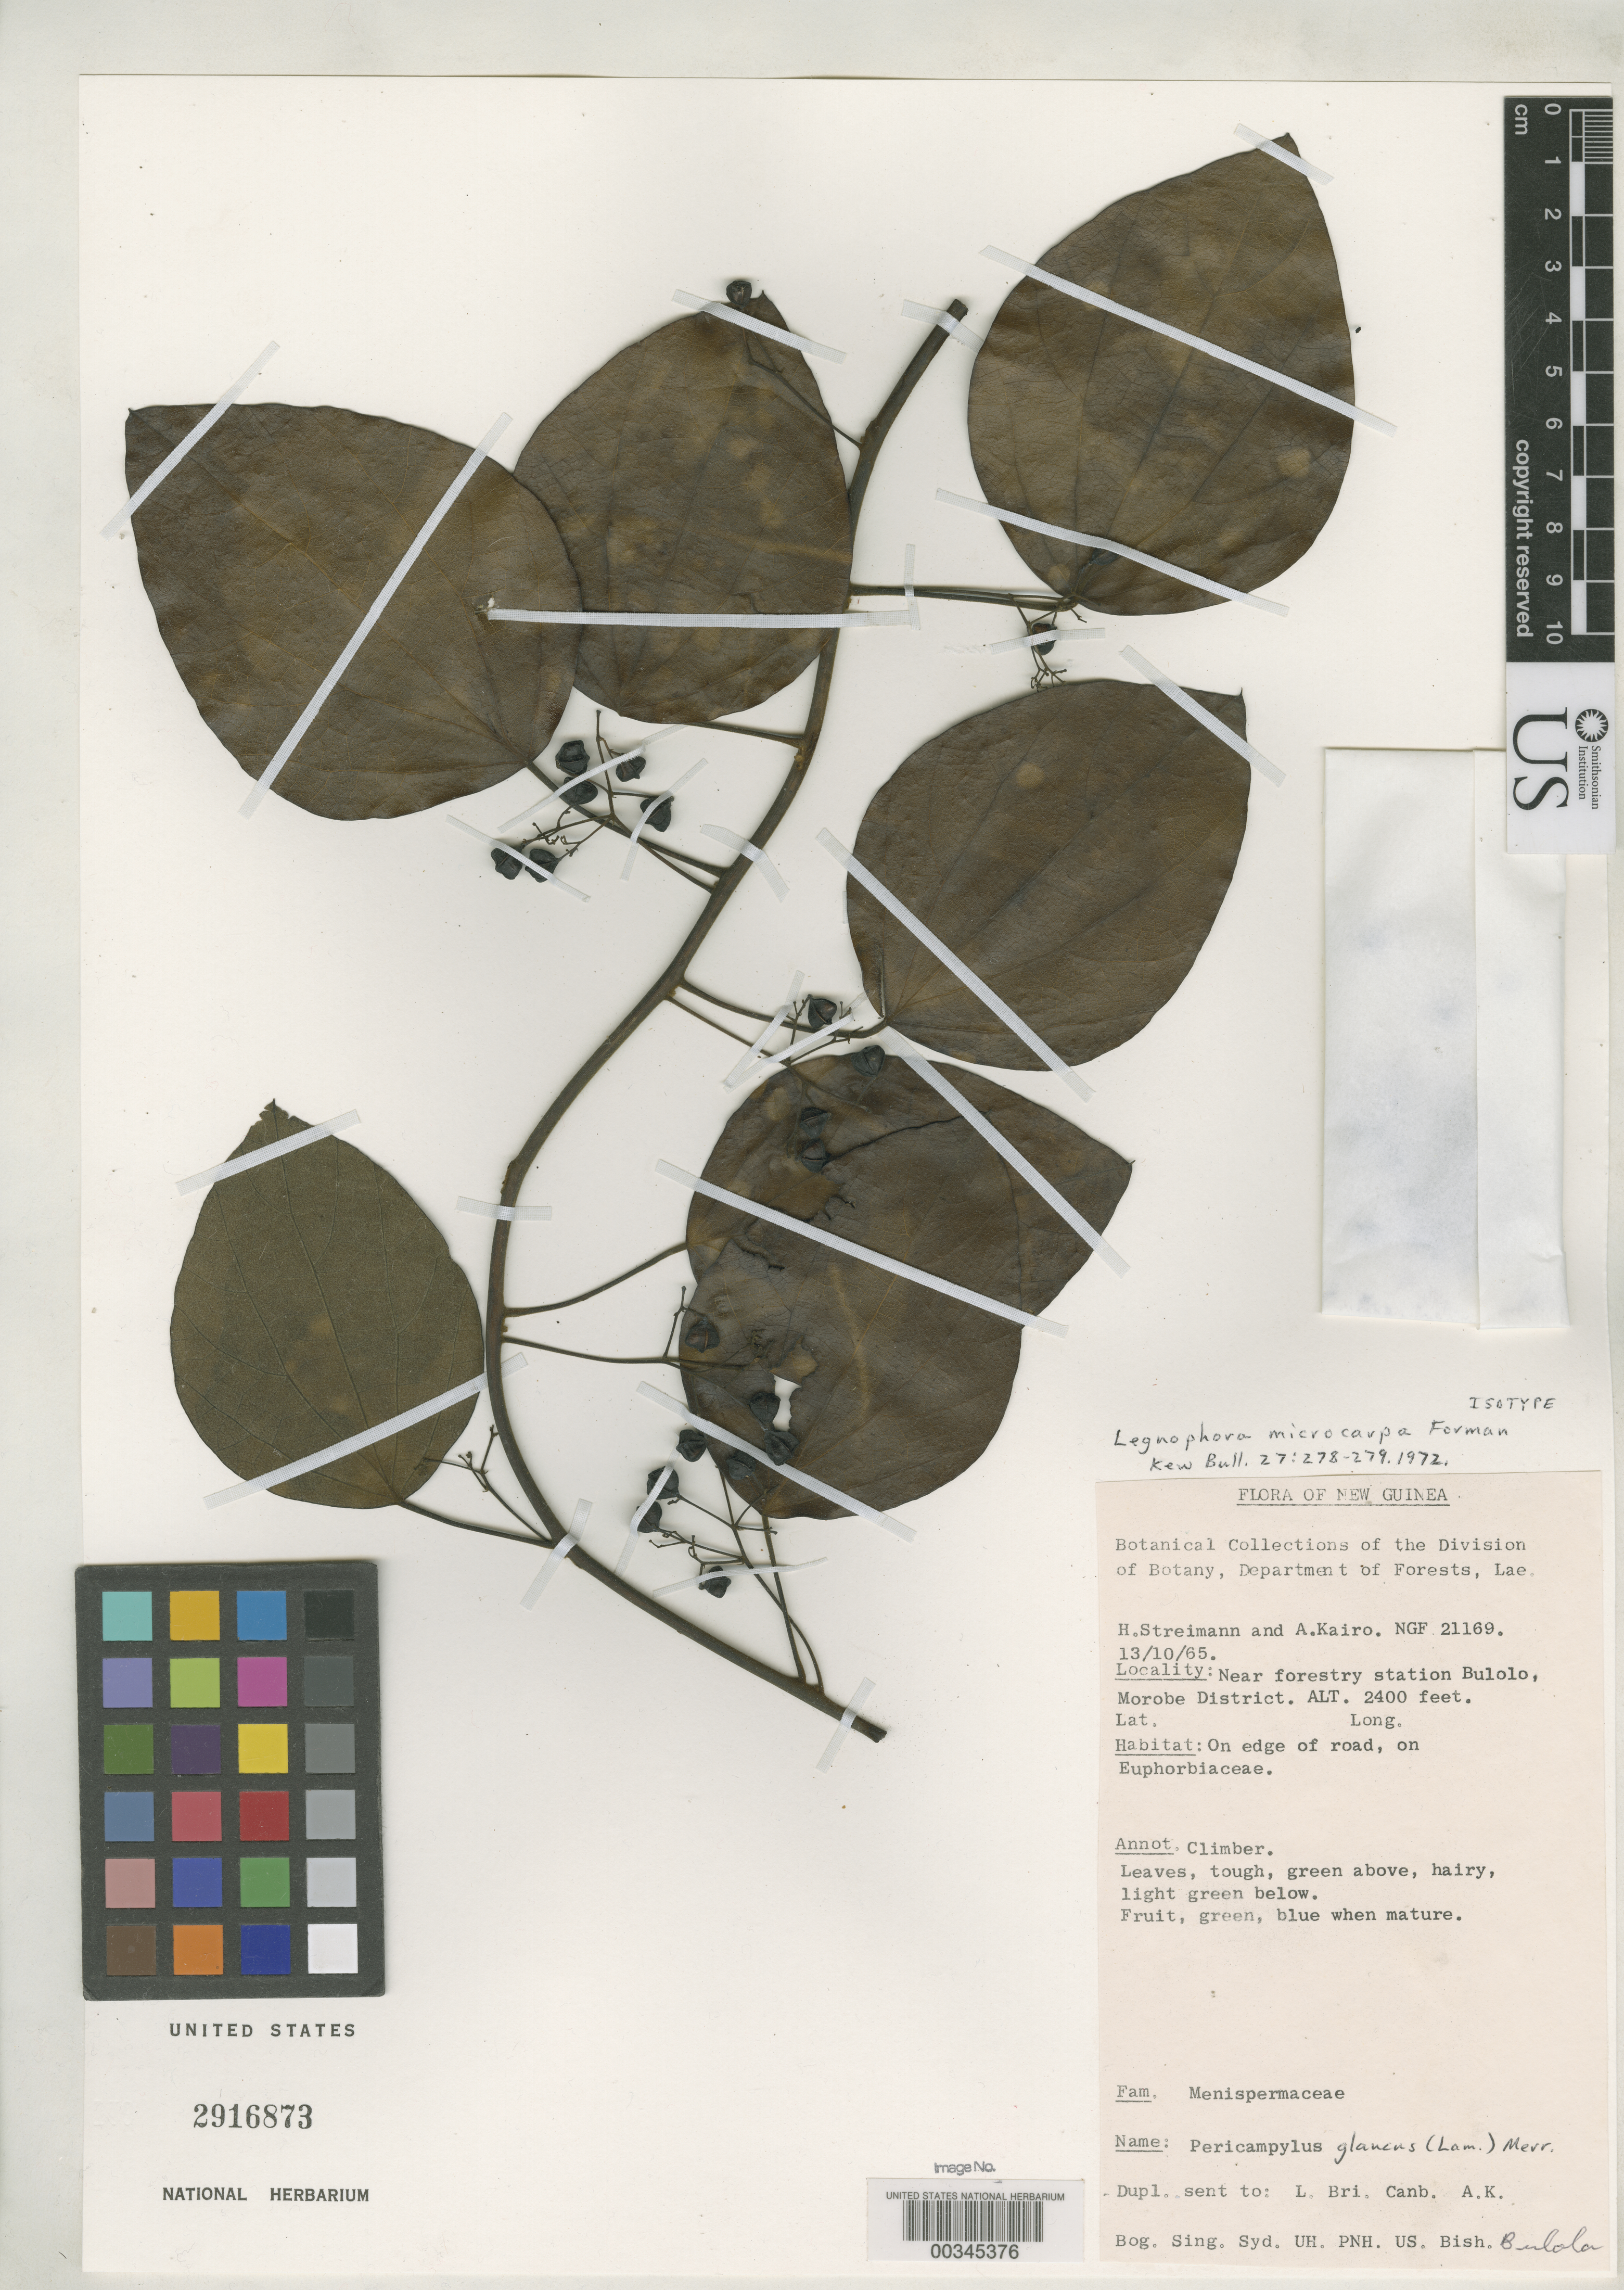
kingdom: Plantae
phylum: Tracheophyta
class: Magnoliopsida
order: Ranunculales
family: Menispermaceae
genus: Legnephora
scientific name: Legnephora microcarpa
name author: Forman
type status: Isotype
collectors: H. Streimann & A. Kairo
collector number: NGF 21169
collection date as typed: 13 Nov 1965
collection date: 1965-11-13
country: Papua New Guinea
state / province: Morobe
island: New Guinea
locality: Near Forestry Station Bulolo.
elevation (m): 732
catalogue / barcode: US 2916873